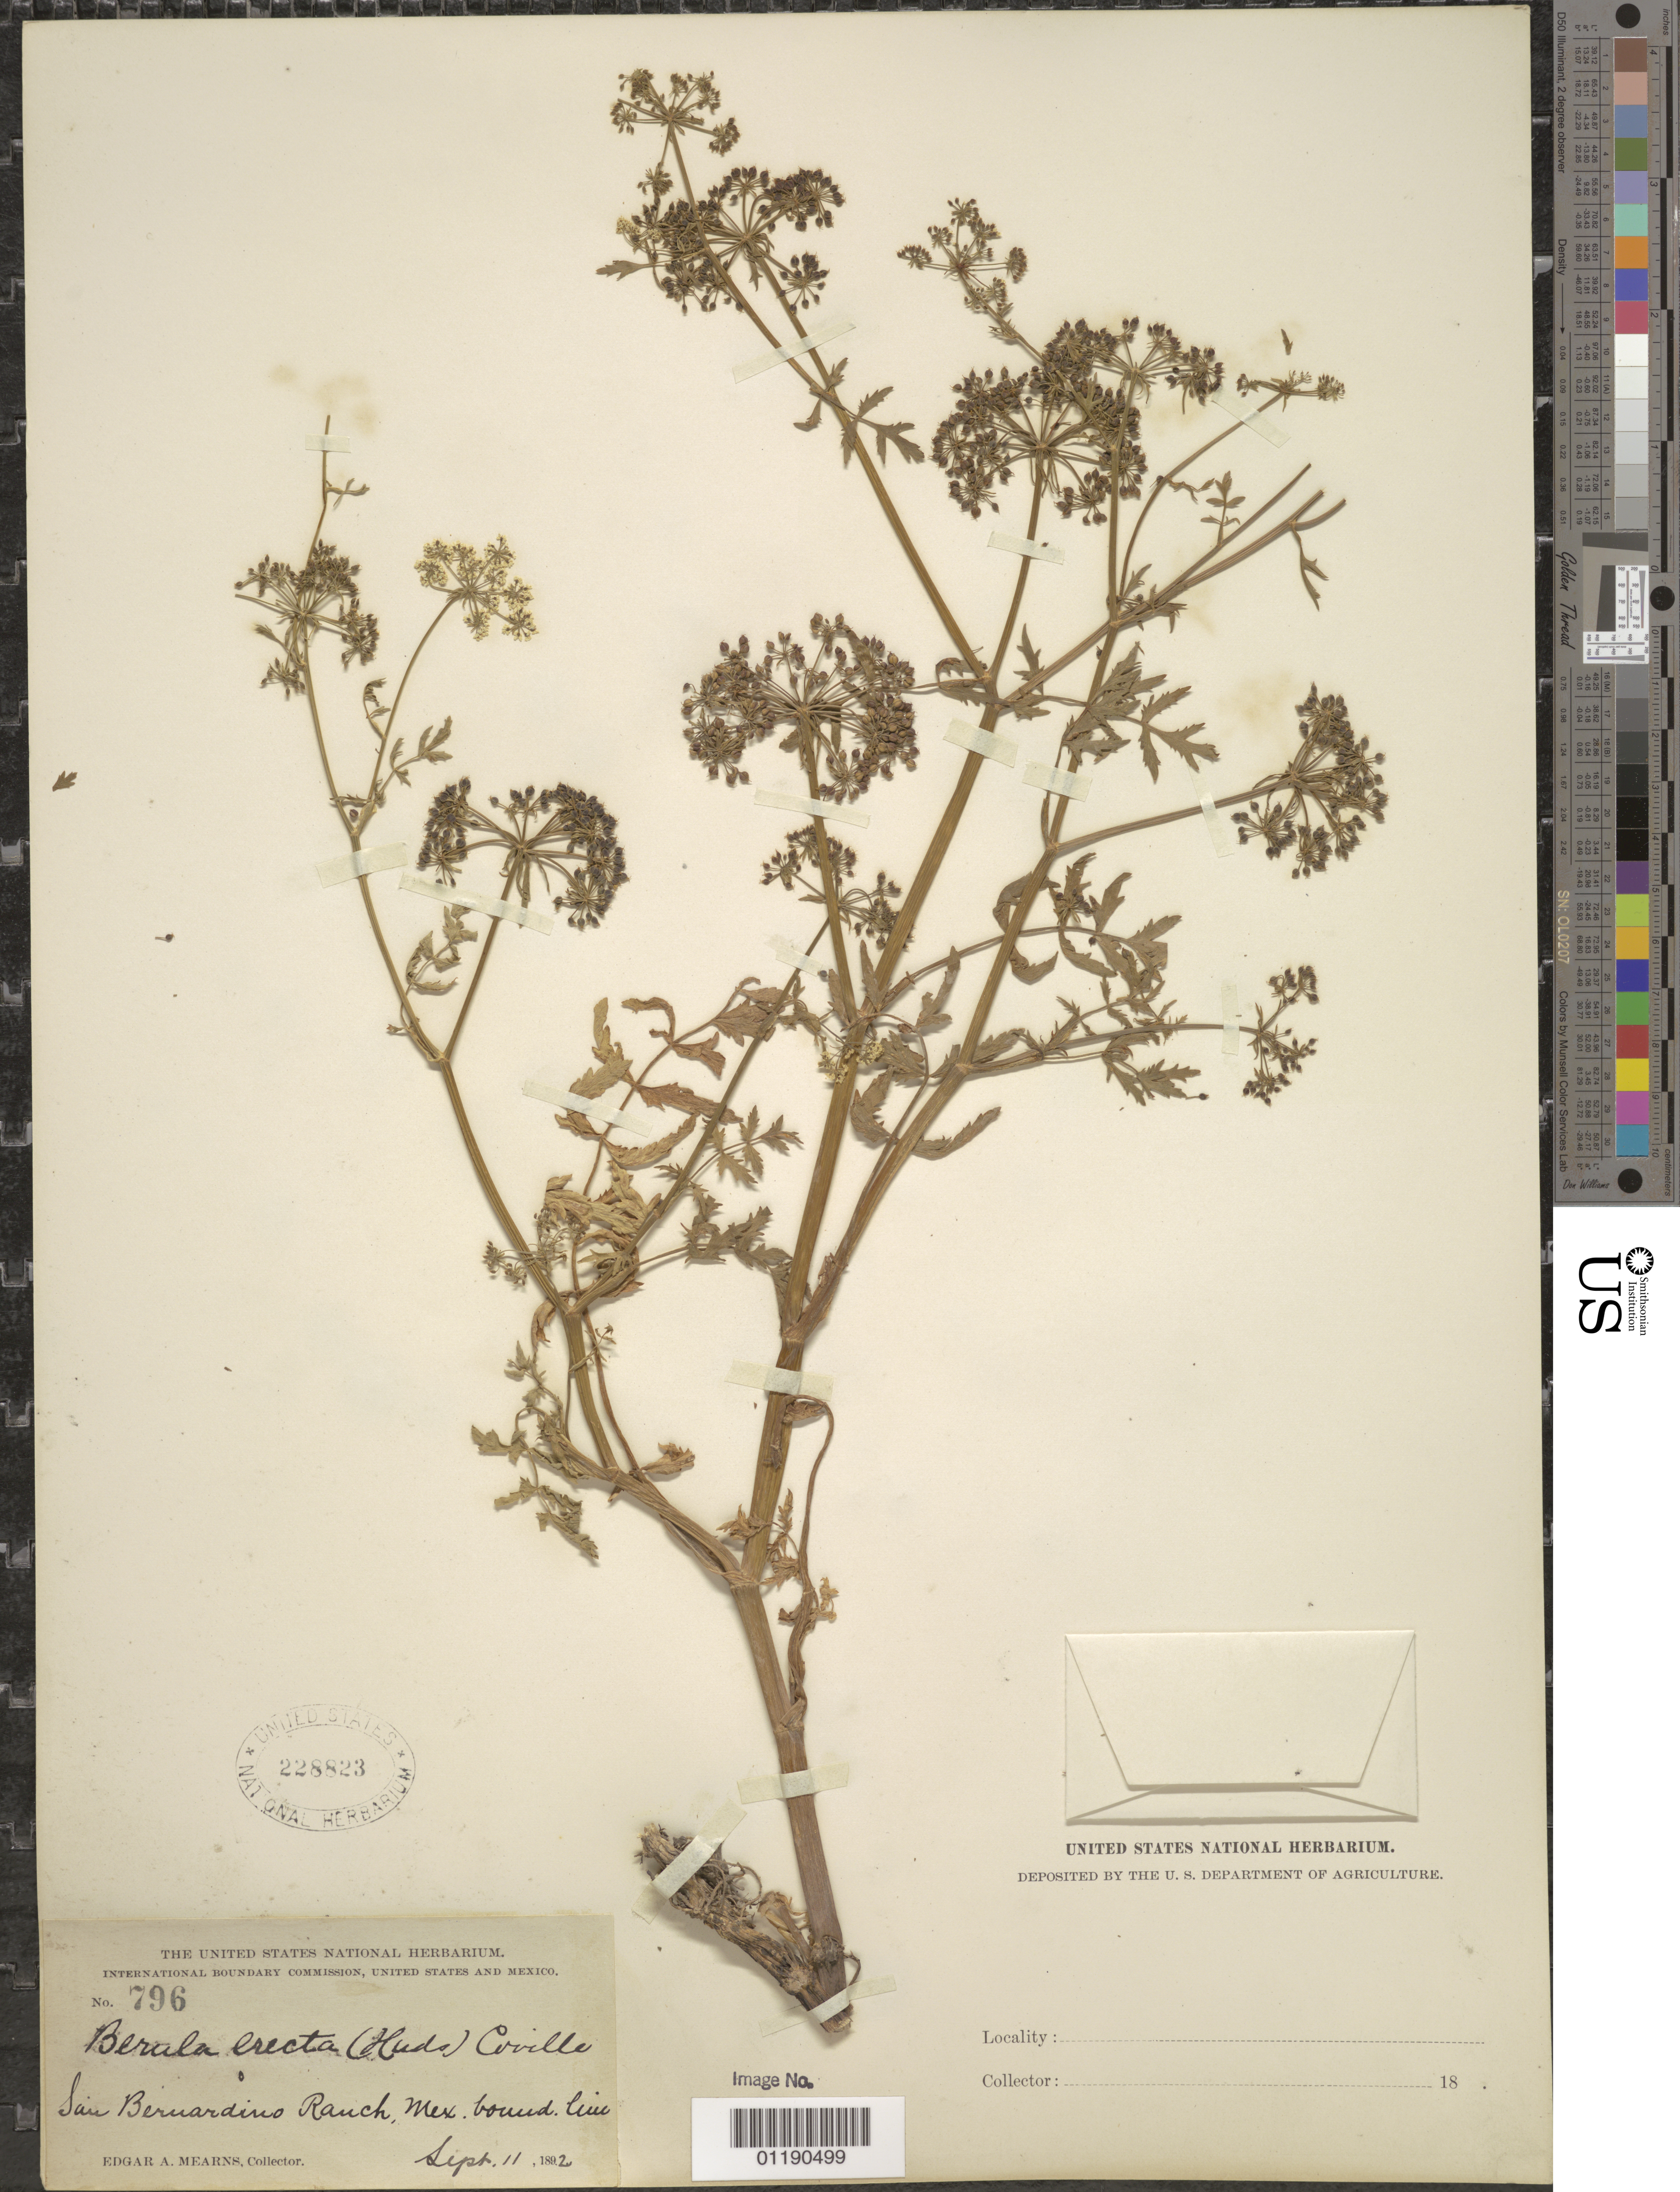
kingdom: Plantae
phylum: Tracheophyta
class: Magnoliopsida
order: Apiales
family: Apiaceae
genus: Berula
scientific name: Berula erecta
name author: (Huds.) Coville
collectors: E. A. Mearns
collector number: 796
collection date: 1892-09-11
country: United States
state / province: Arizona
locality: San Bernardino Ranch, Mex. bound. line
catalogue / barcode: US 228823